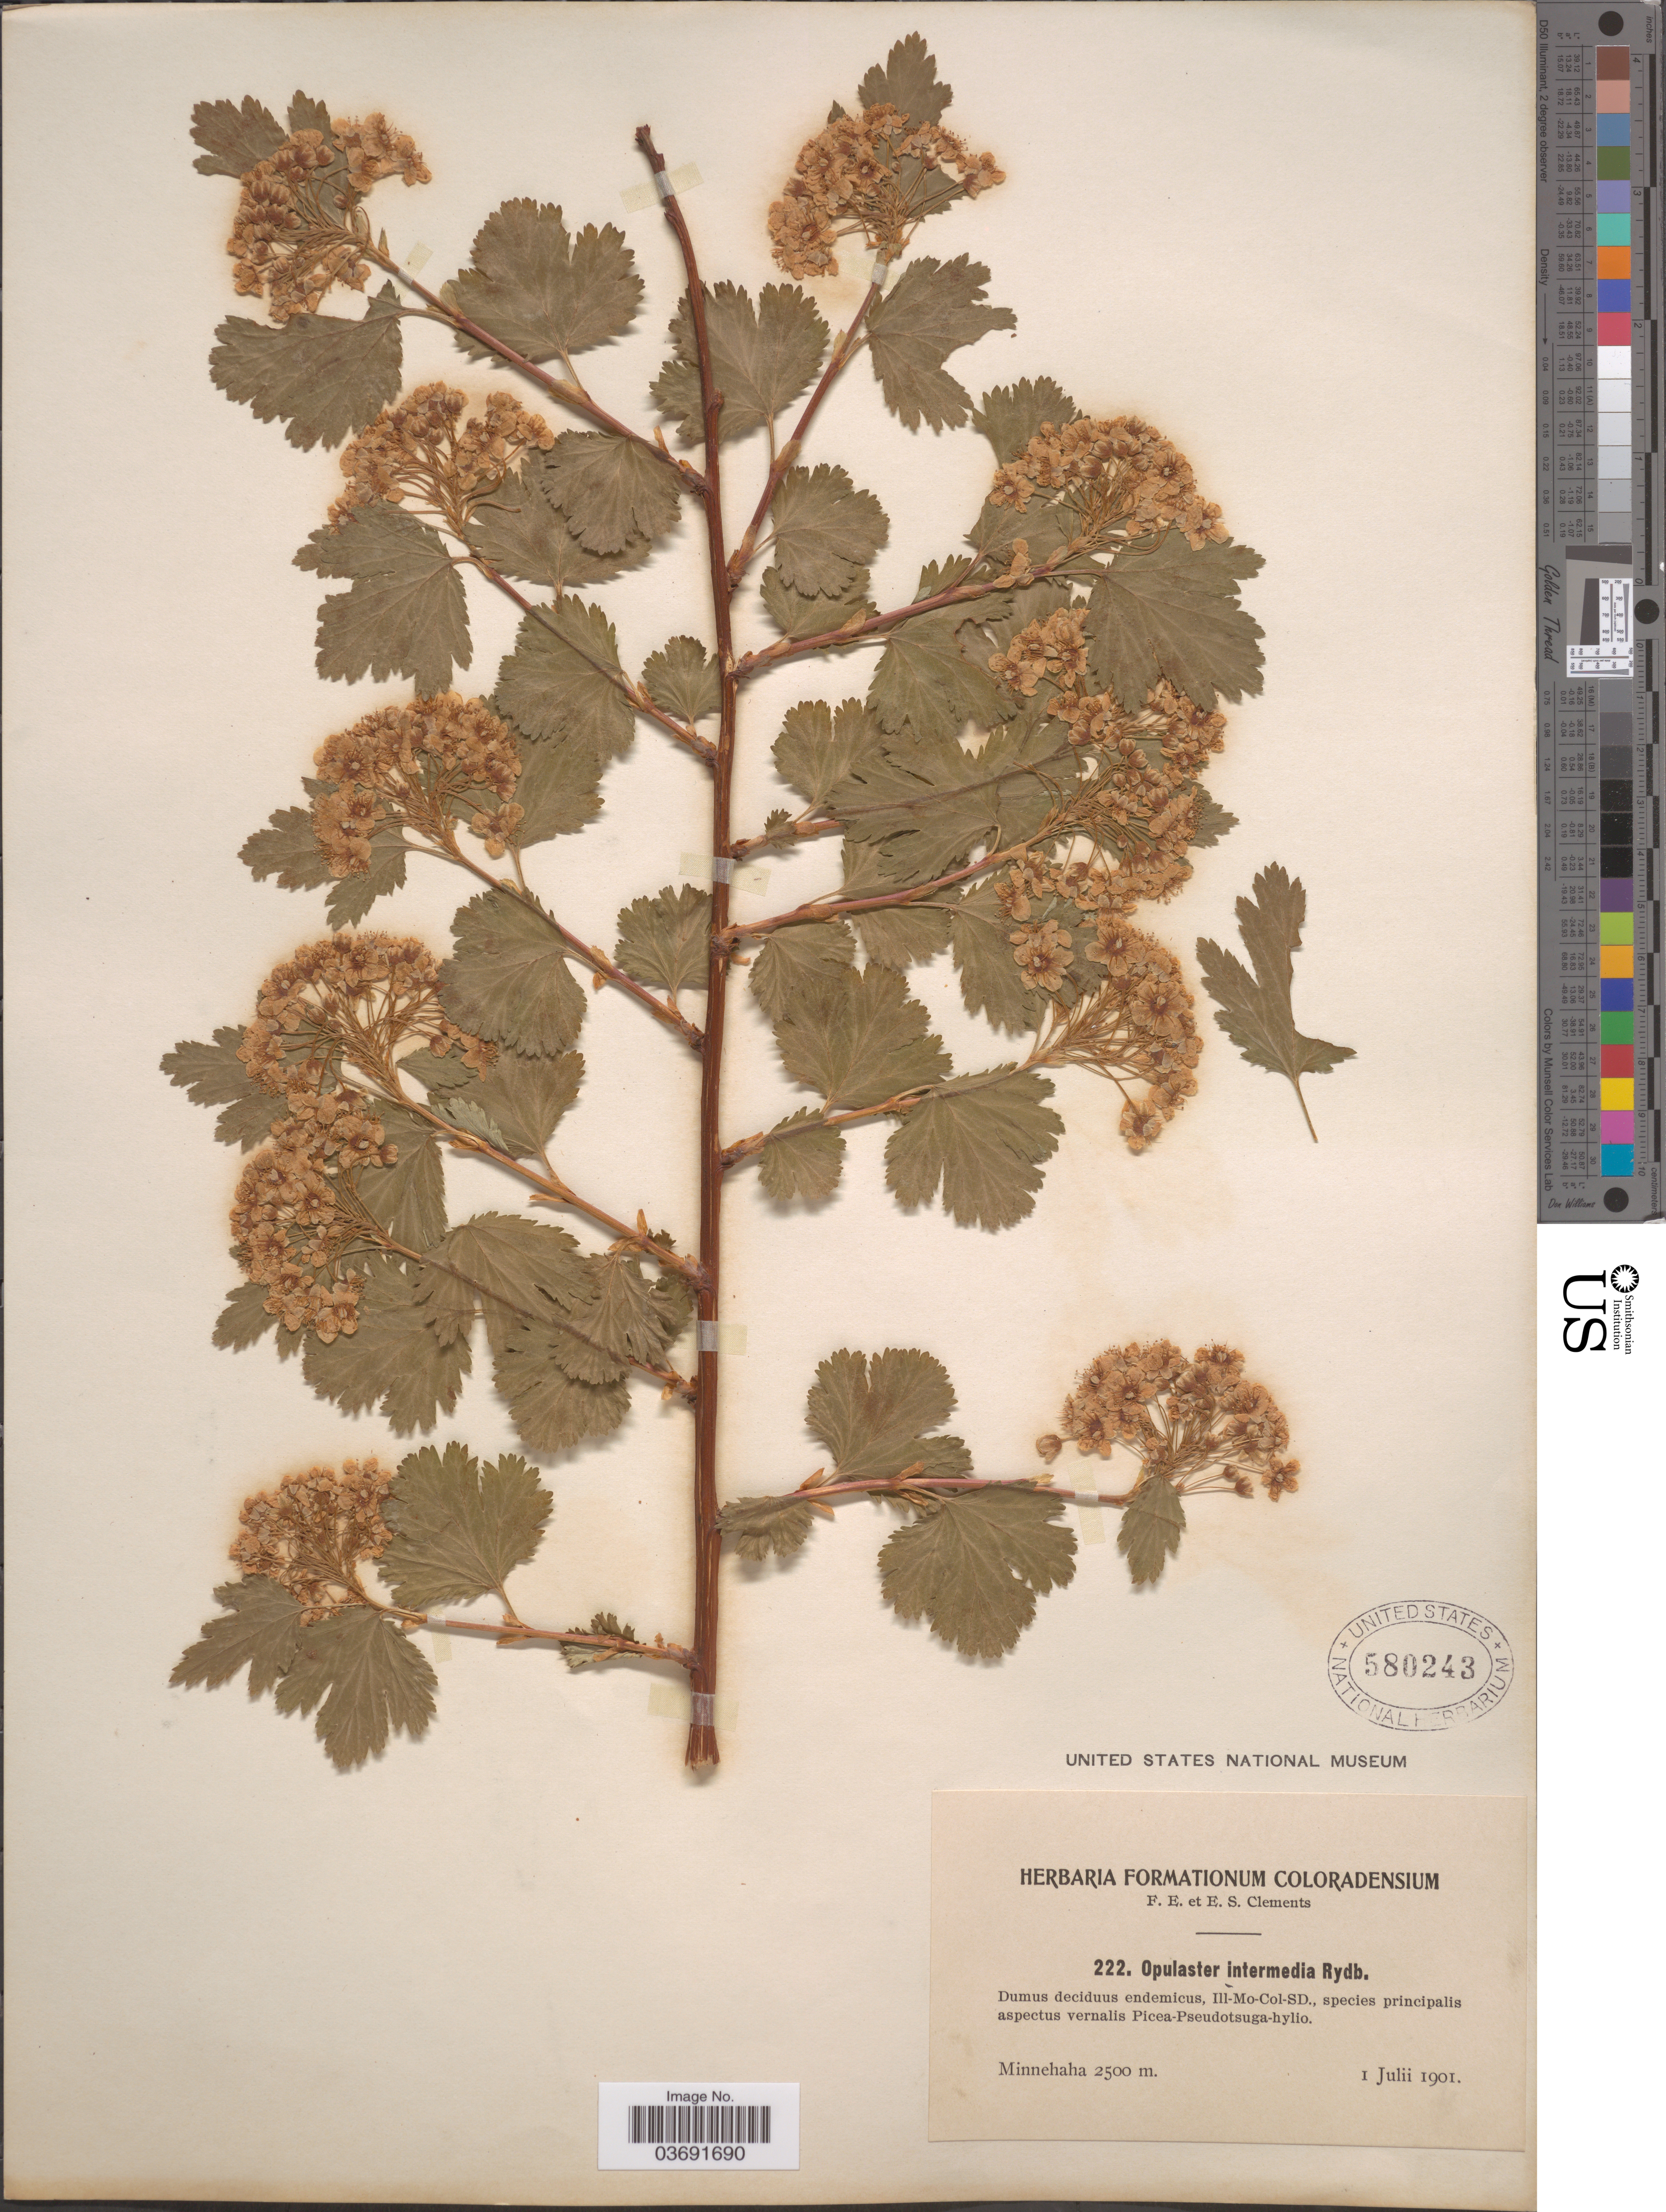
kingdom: Plantae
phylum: Tracheophyta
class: Magnoliopsida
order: Rosales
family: Rosaceae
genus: Physocarpus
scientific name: Physocarpus intermedius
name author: (Rydb.) C.K. Schneid.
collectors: F. E. Clements & E. S. Clements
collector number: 222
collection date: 1901-07-01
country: United States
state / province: Colorado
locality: Coloradensium. Minnehaha.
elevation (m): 2500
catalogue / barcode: US 580243